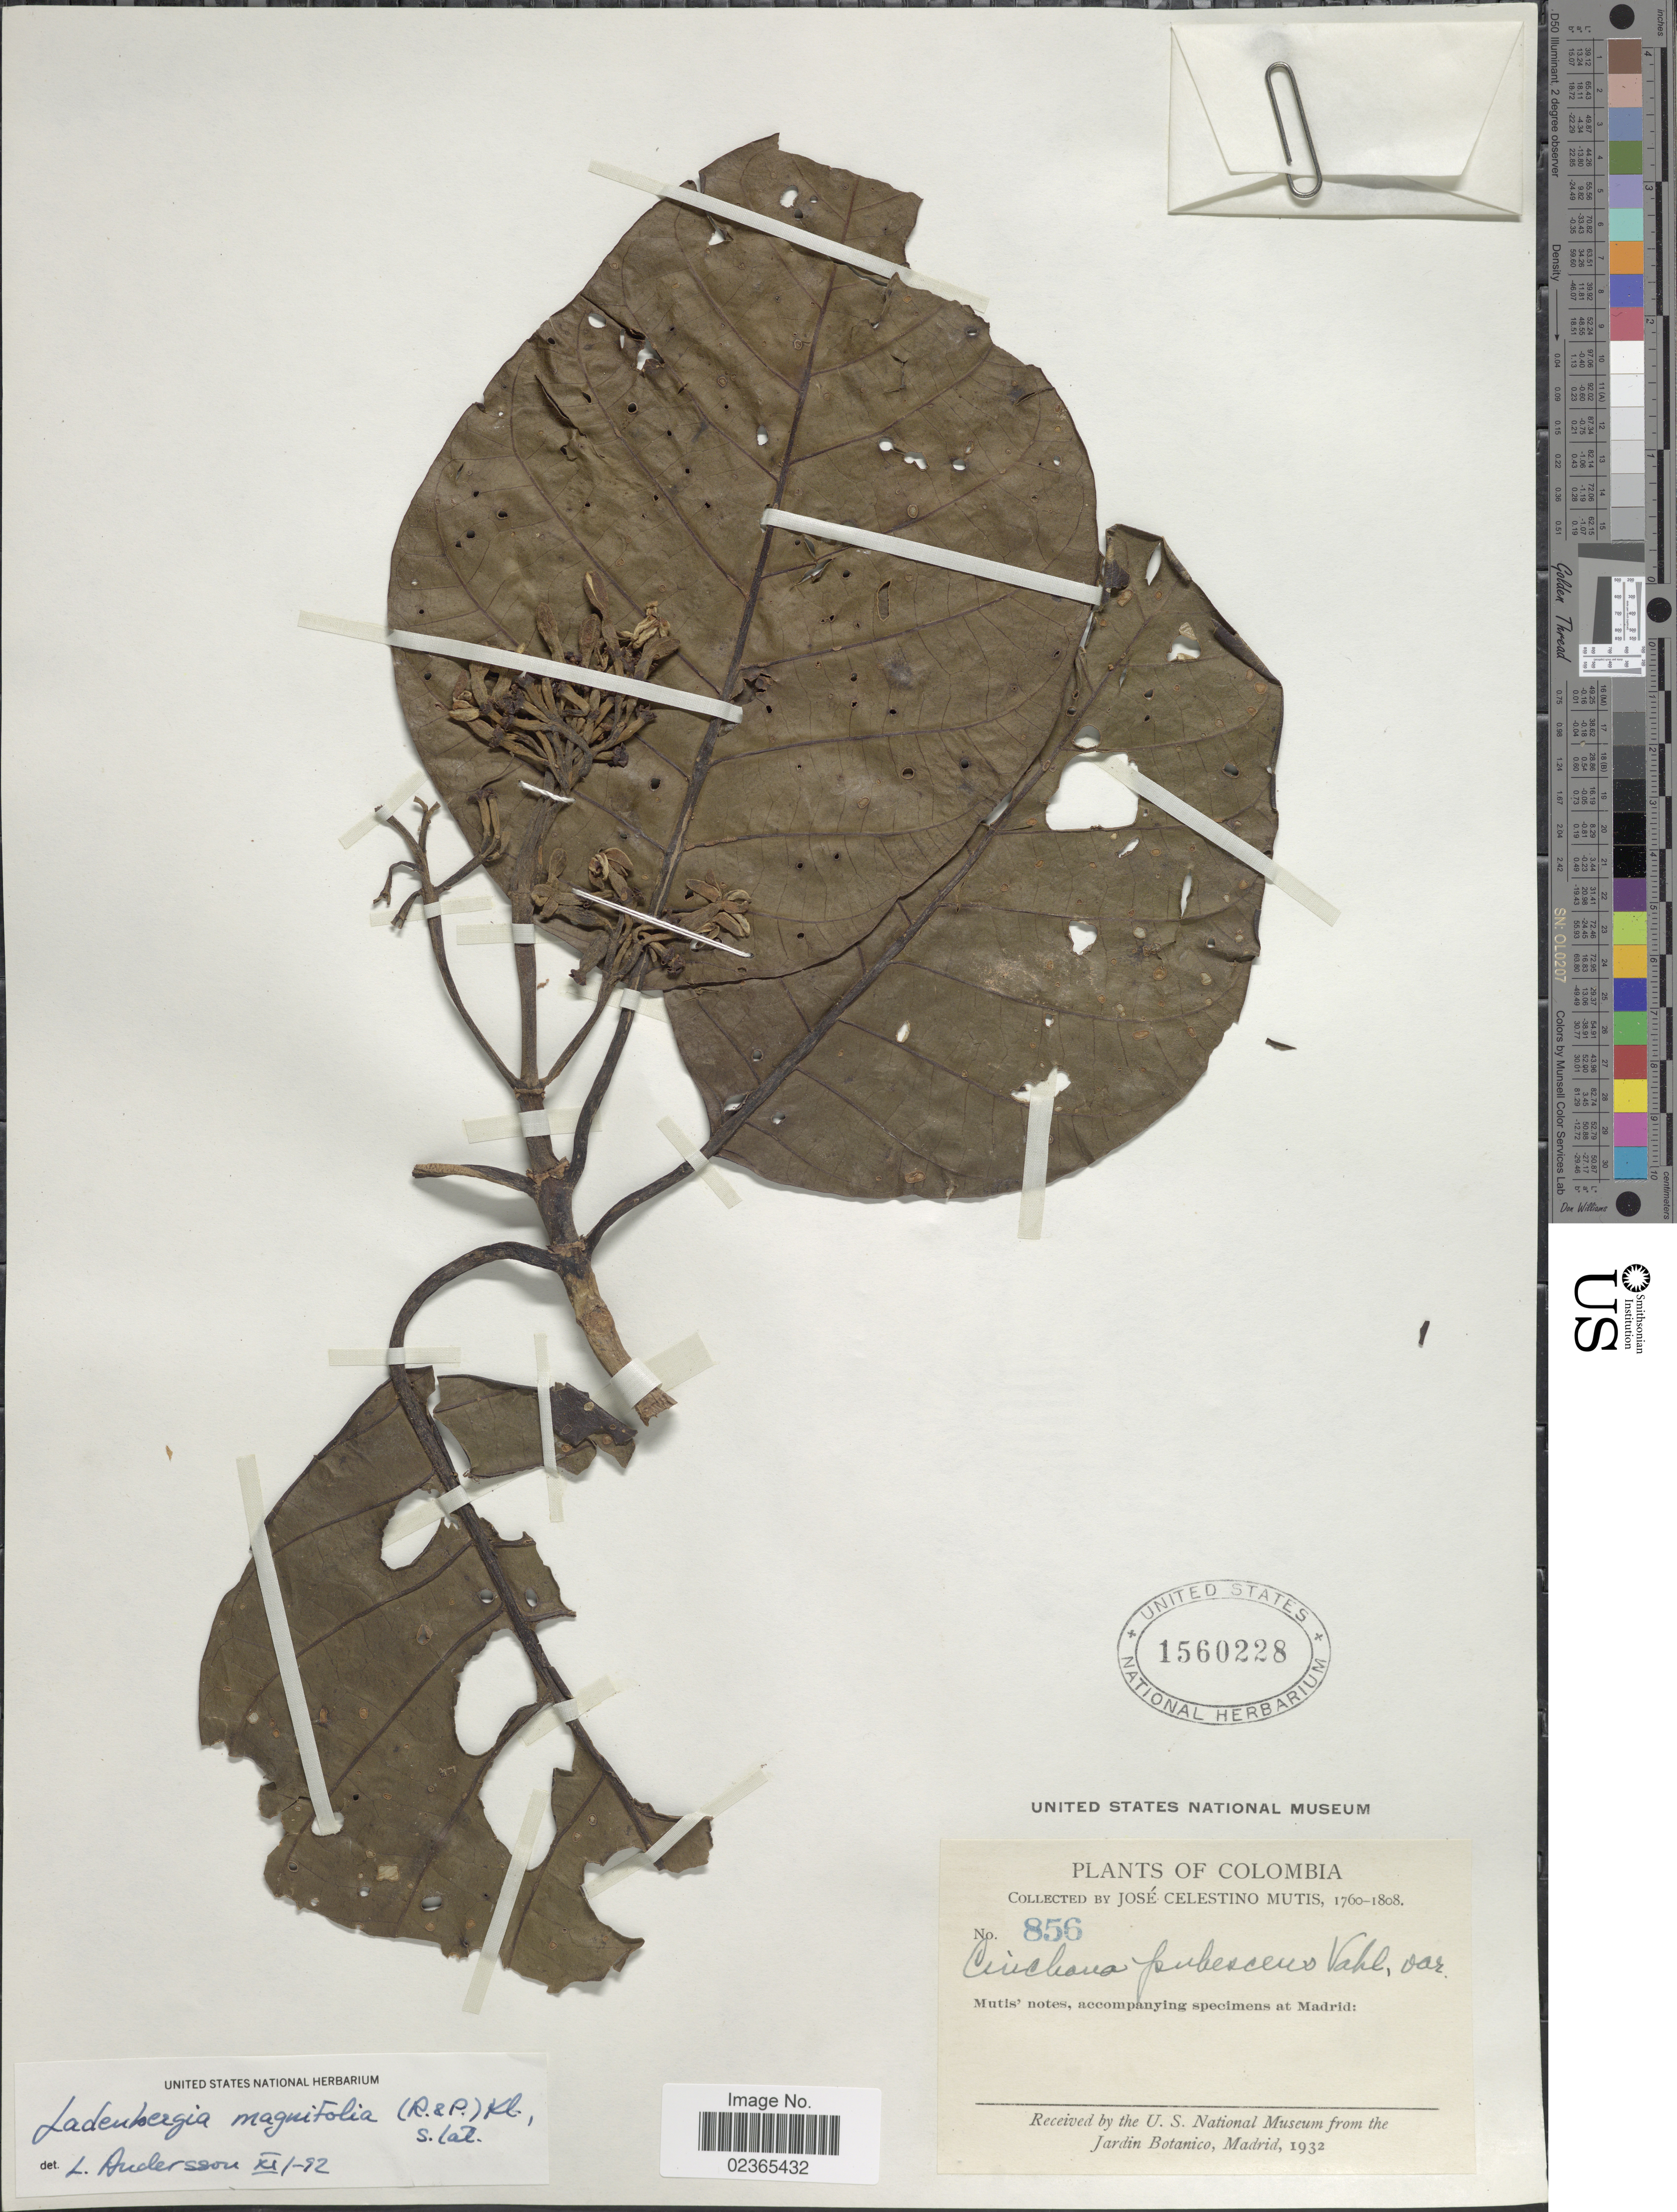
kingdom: Plantae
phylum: Tracheophyta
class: Magnoliopsida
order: Gentianales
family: Rubiaceae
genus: Ladenbergia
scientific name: Ladenbergia oblongifolia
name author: (Mutis) L. Andersson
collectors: J. C. B. Mutis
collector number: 856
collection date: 1760/1808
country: Colombia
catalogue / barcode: US 1560228